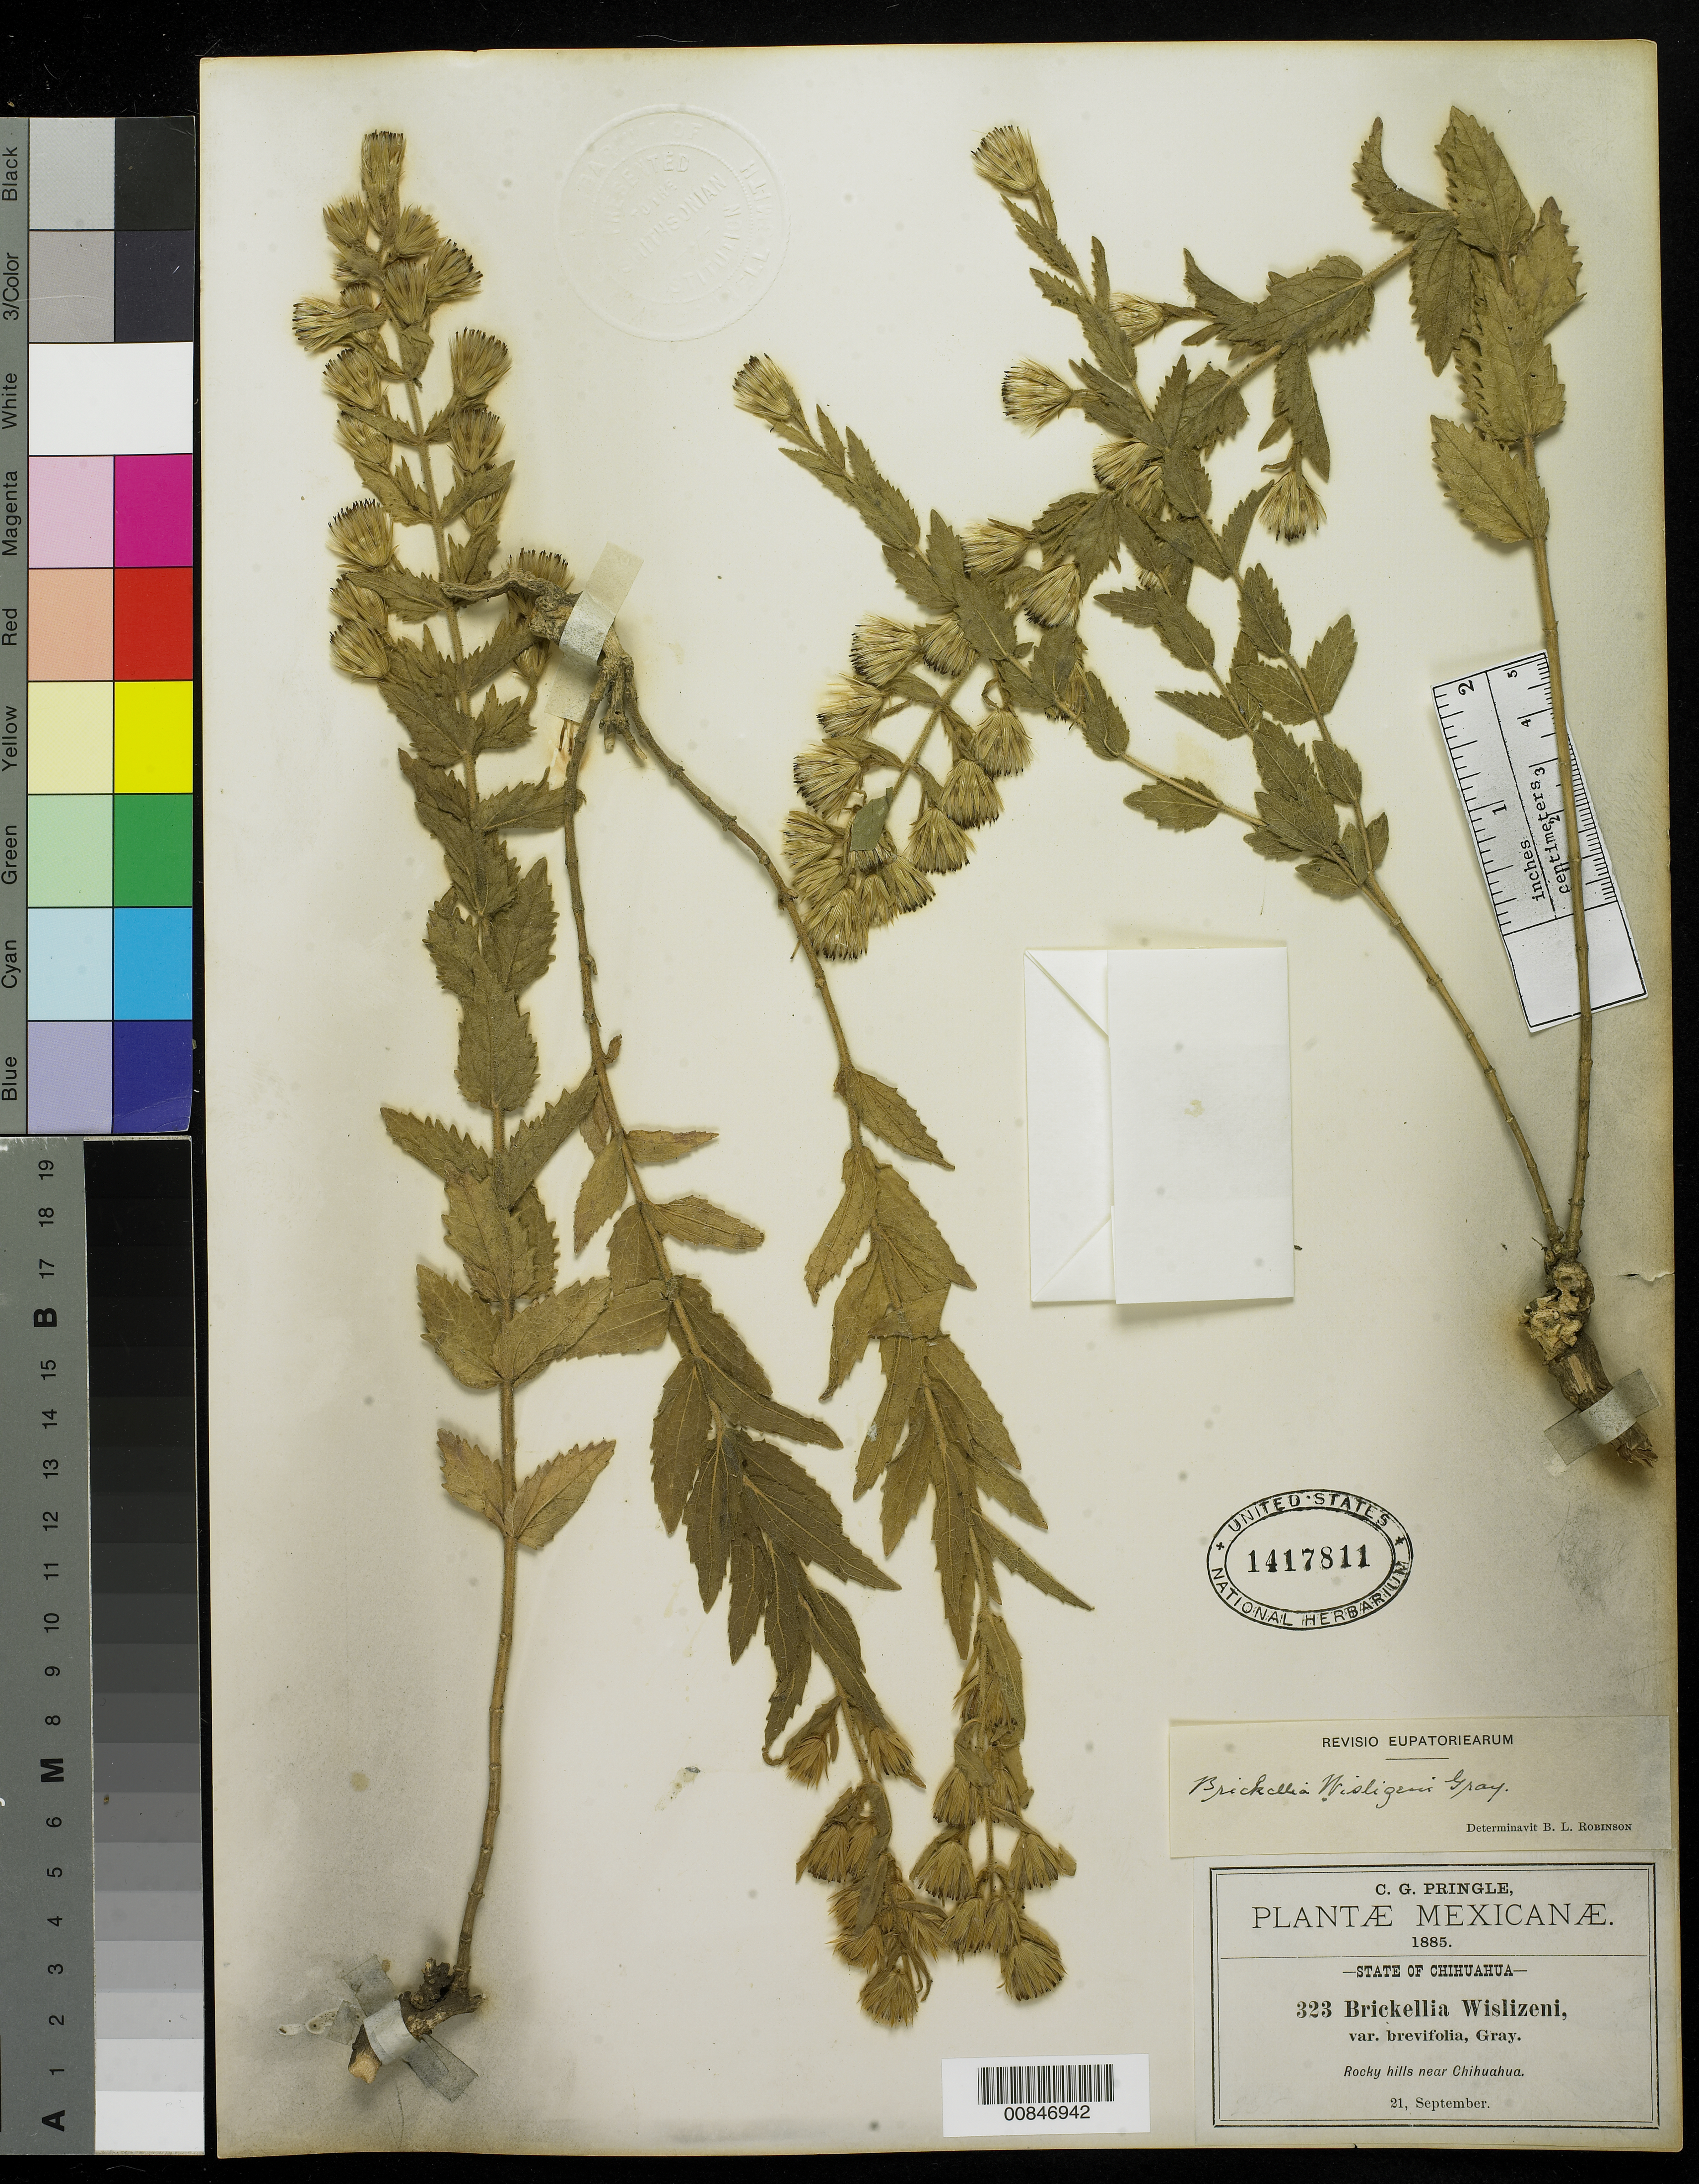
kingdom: Plantae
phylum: Tracheophyta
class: Magnoliopsida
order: Asterales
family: Asteraceae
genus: Brickellia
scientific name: Brickellia wislizeni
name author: A. Gray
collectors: C. G. Pringle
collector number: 323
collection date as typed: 21 Sep 1885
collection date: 1885-09-21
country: Mexico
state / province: Chihuahua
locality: Rocky hills near Chihuahua.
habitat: Rocky hills.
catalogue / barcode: US 1417811